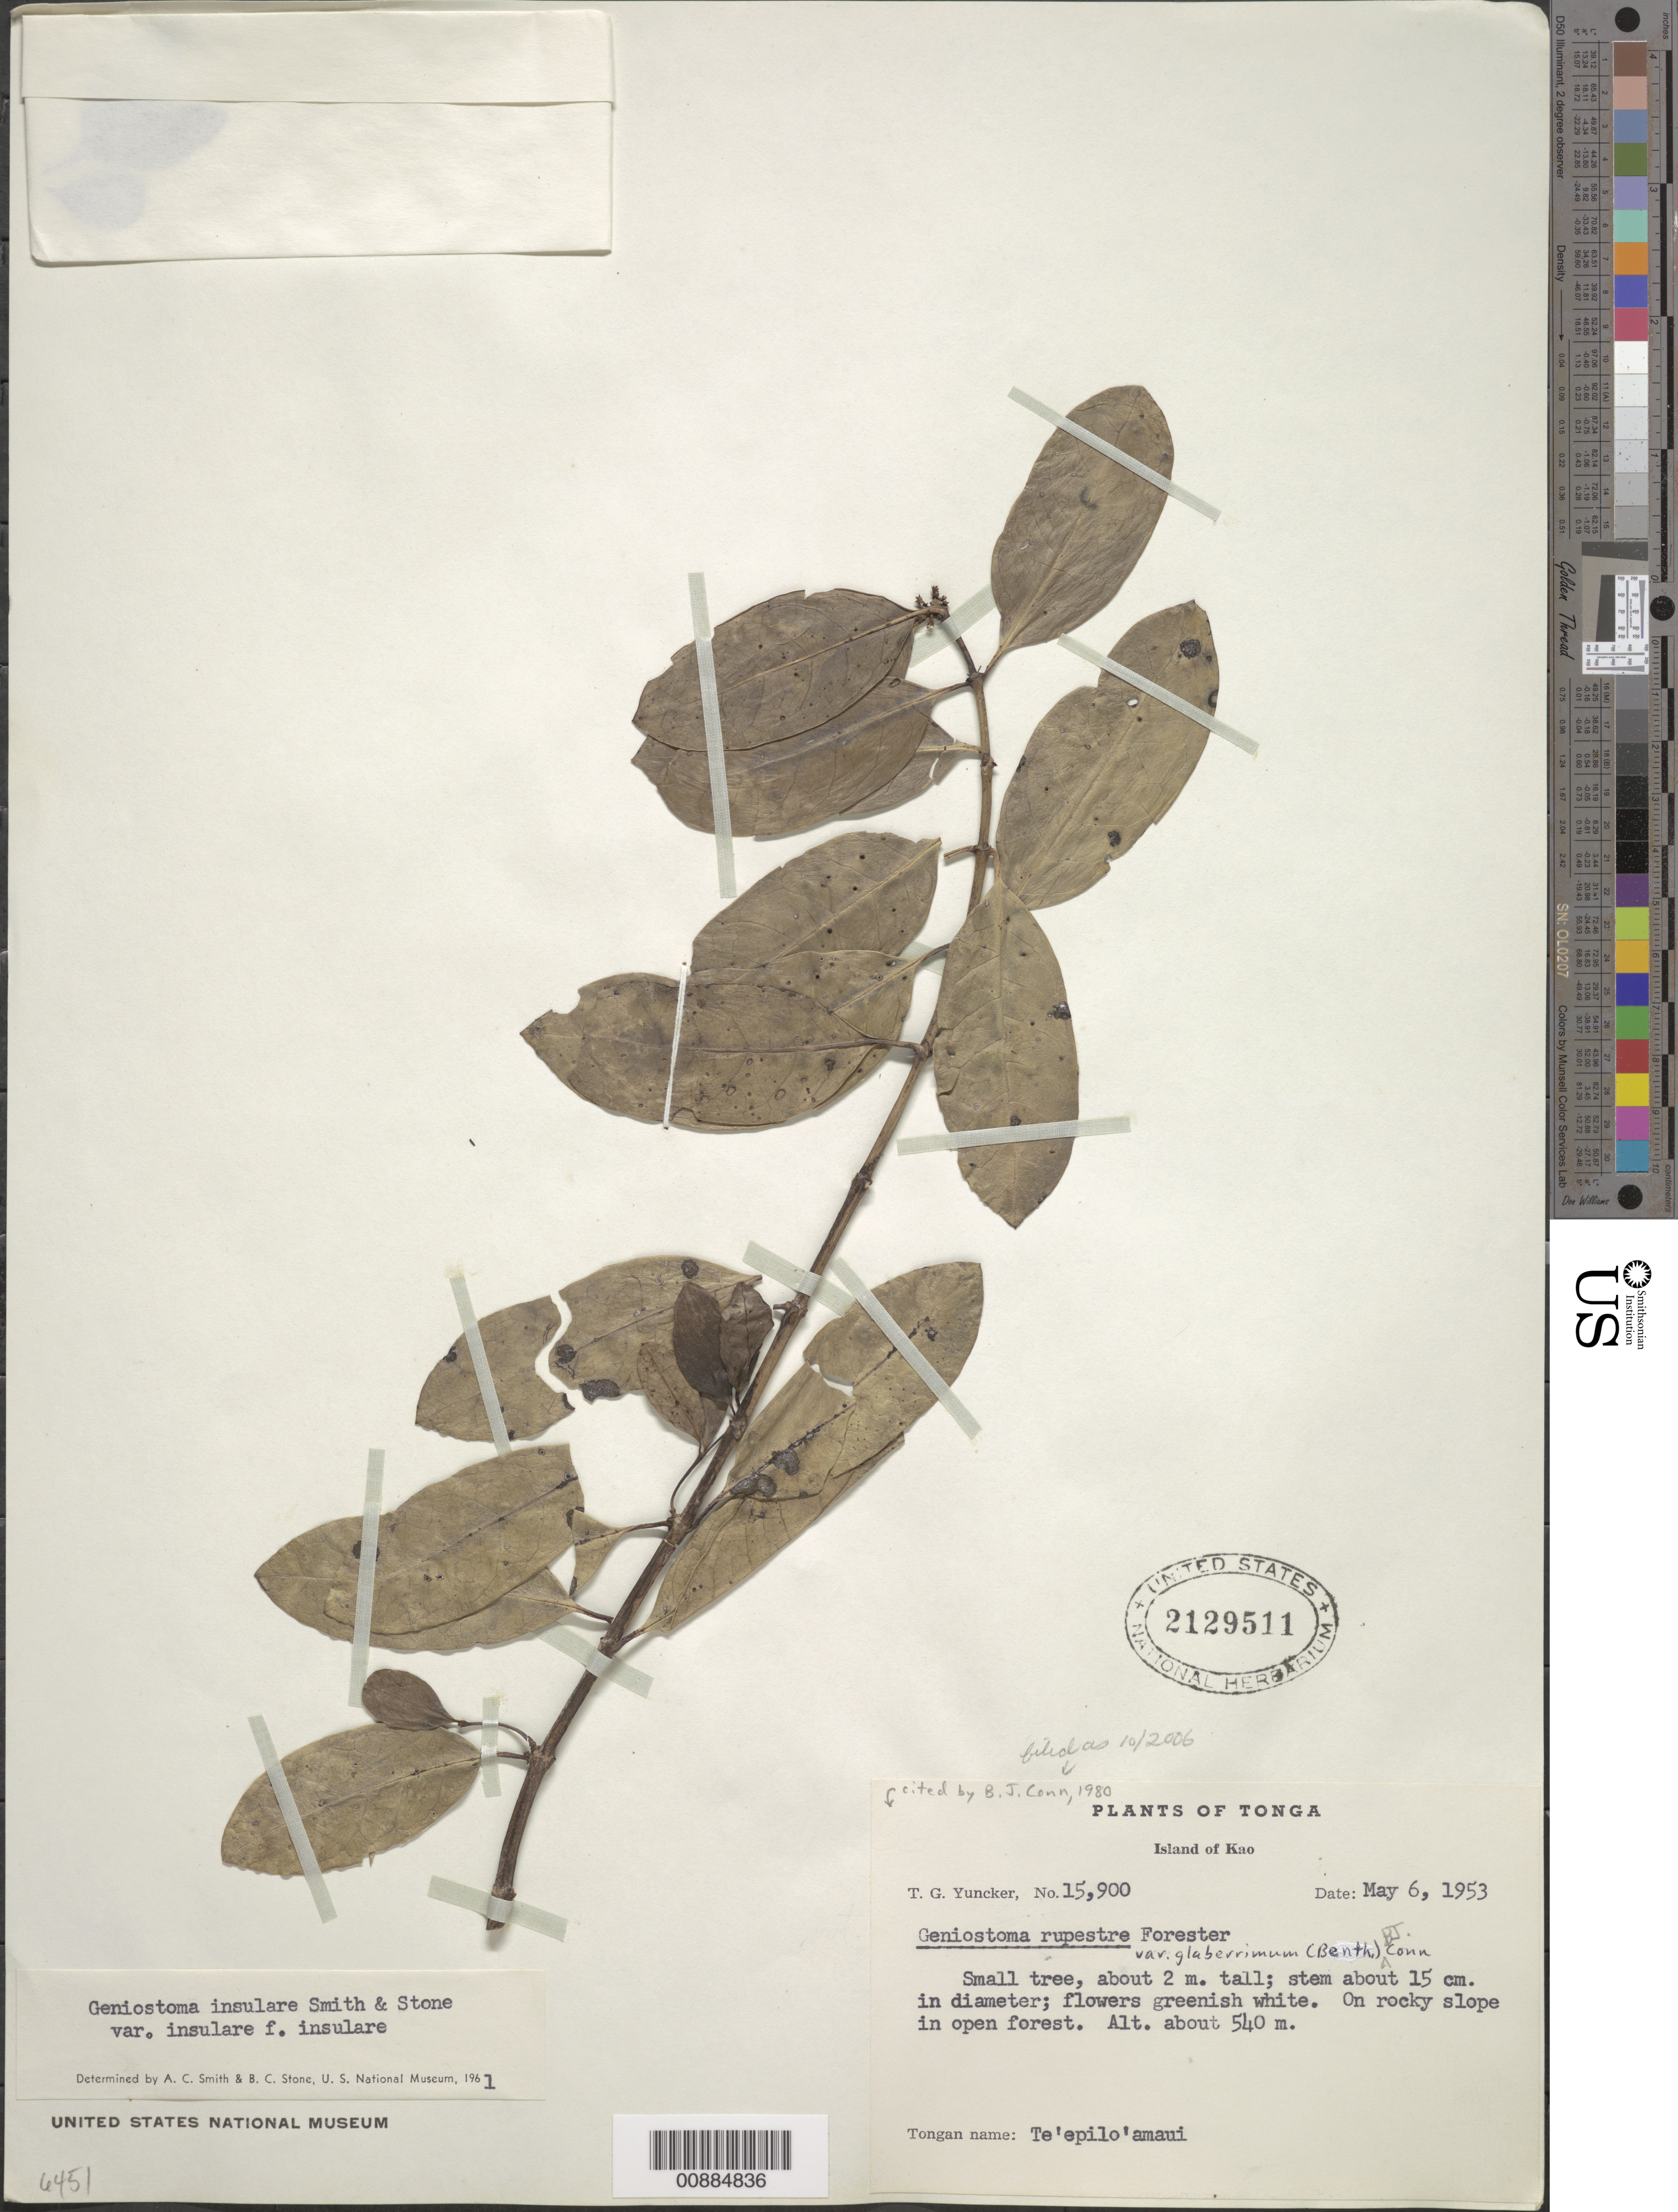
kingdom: Plantae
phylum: Tracheophyta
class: Magnoliopsida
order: Gentianales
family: Loganiaceae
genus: Geniostoma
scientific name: Geniostoma rupestre var. glaberrimum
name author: J.R. Forst. & G. Forst.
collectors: T. G. Yuncker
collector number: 15900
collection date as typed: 06 May 1953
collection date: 1953-05-06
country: Tonga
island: Kao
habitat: On rocky slopes in open forest.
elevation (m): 540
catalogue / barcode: US 2129511